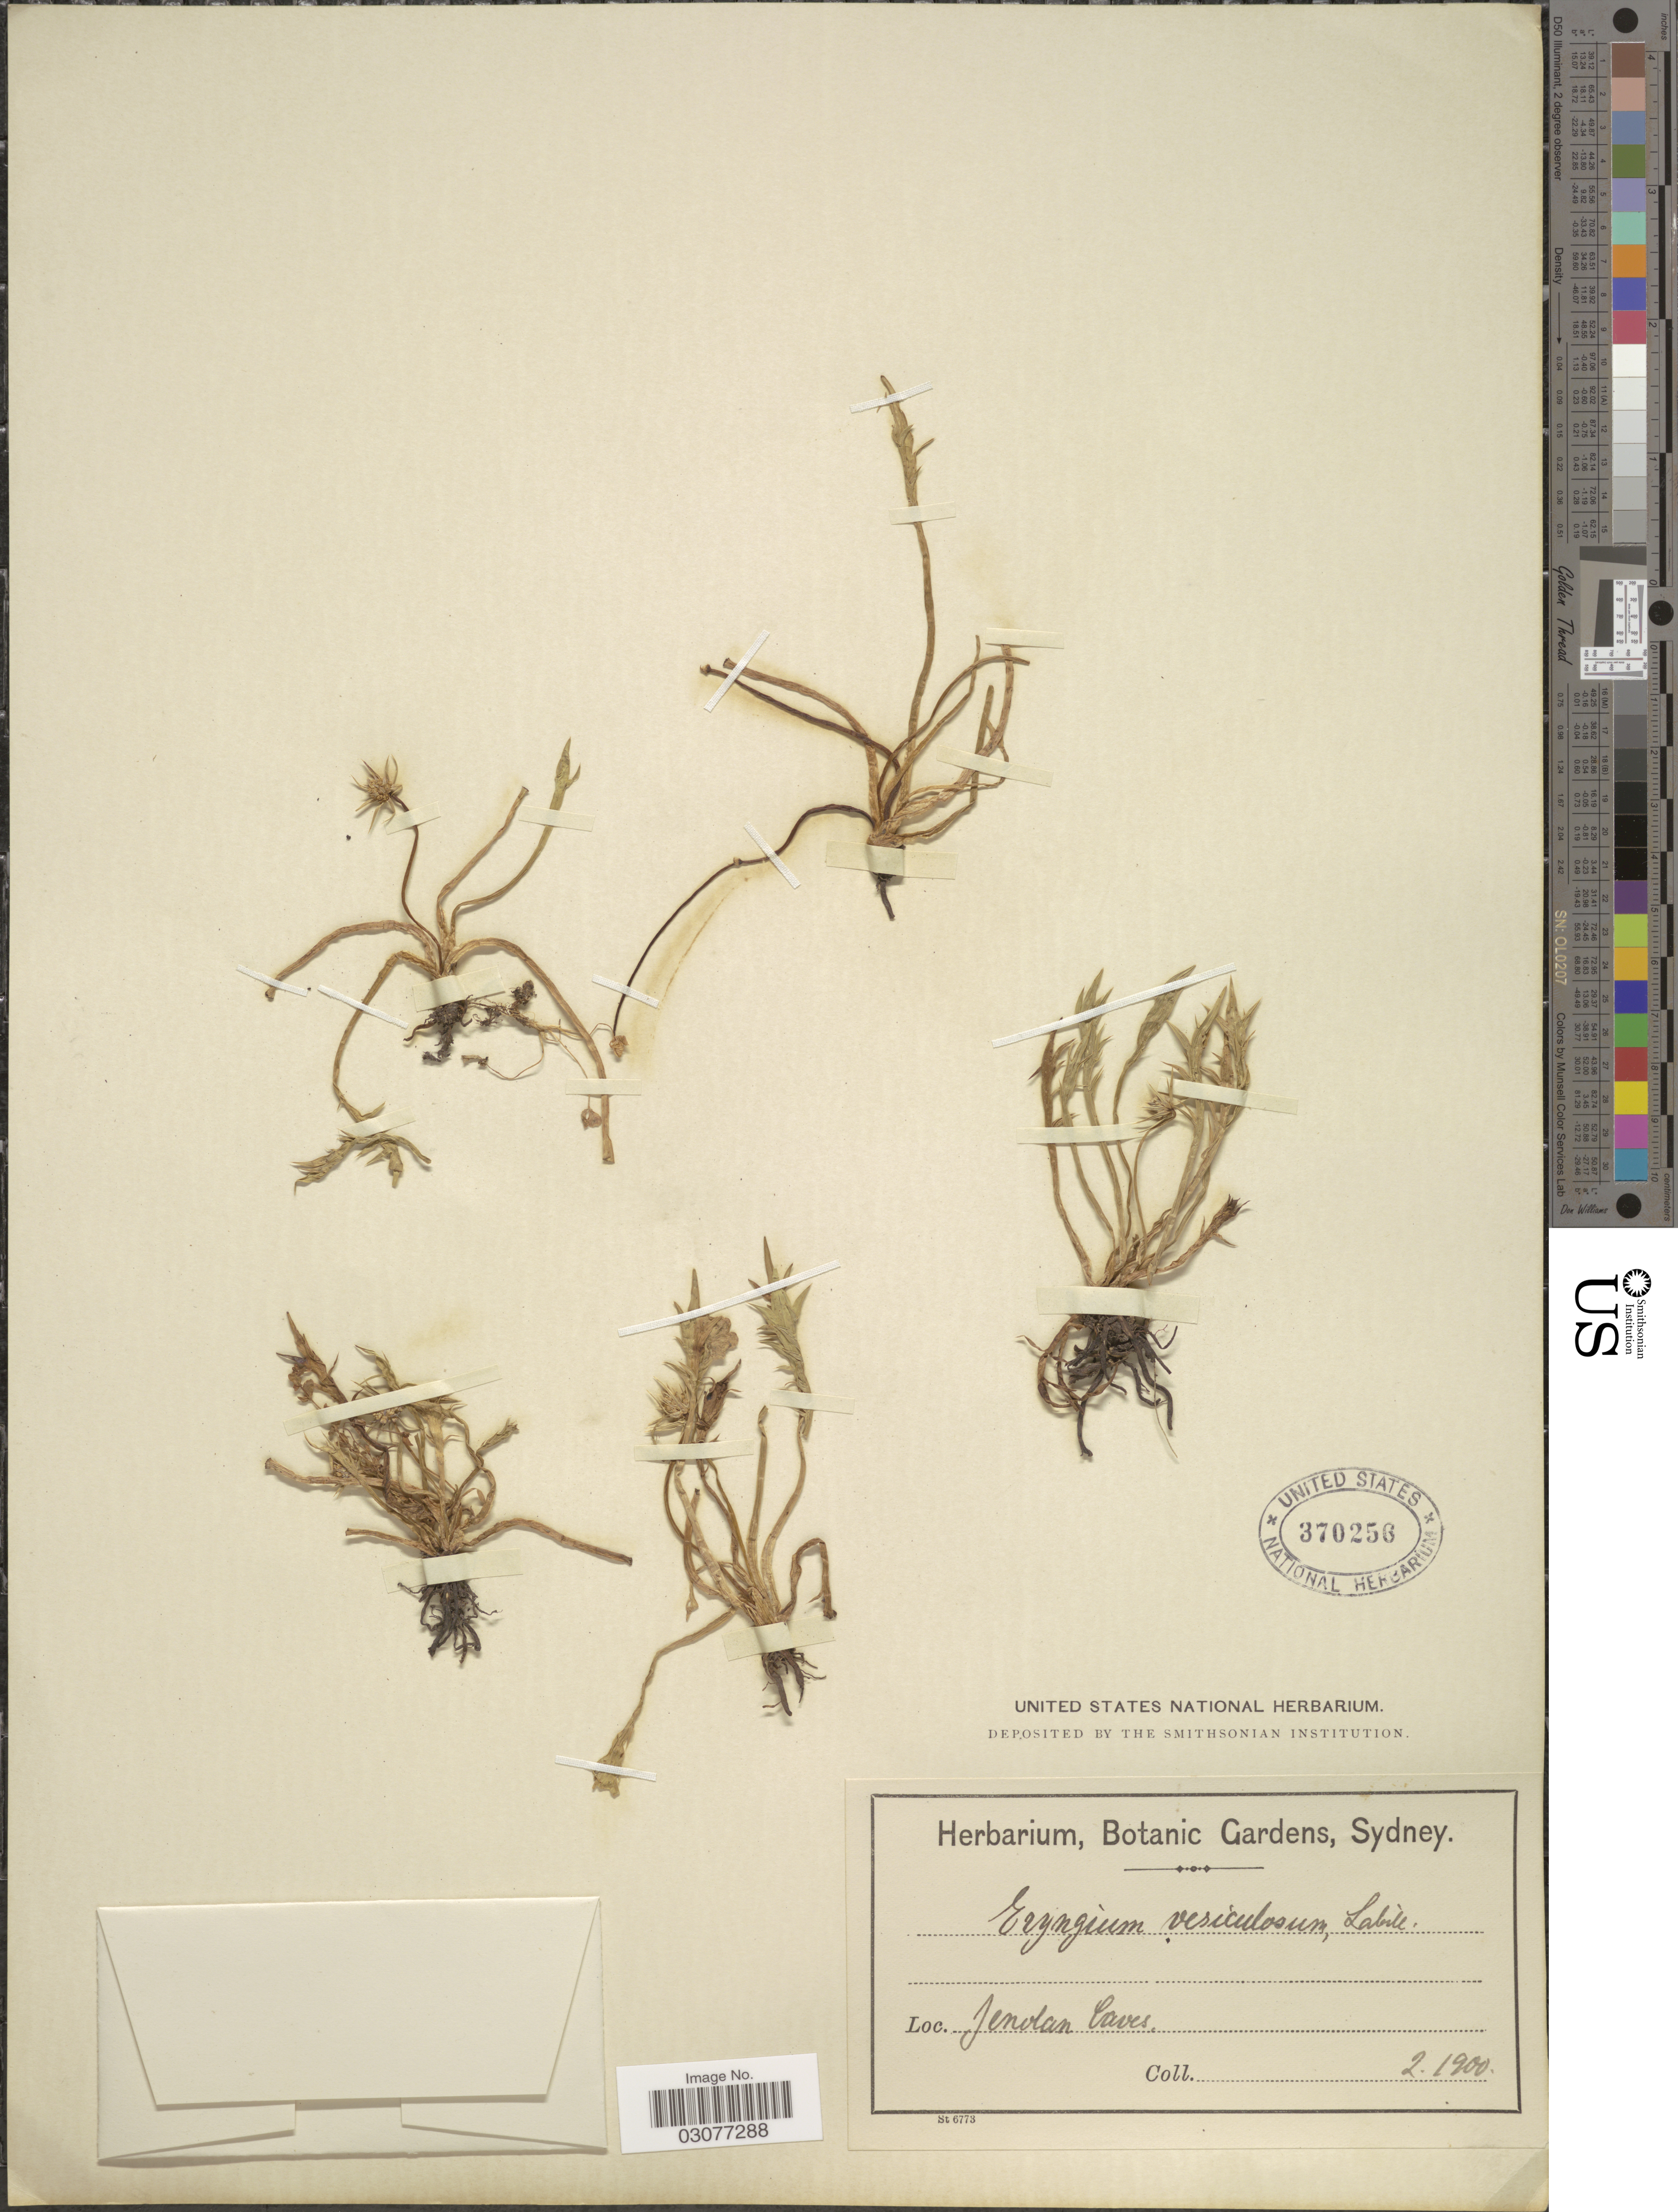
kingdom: Plantae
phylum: Tracheophyta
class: Magnoliopsida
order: Apiales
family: Apiaceae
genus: Eryngium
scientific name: Eryngium vesiculosum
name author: Labill.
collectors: ex herb. Botanic Gardens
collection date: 1900-02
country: Australia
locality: Jenolan Caves.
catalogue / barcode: US 370256